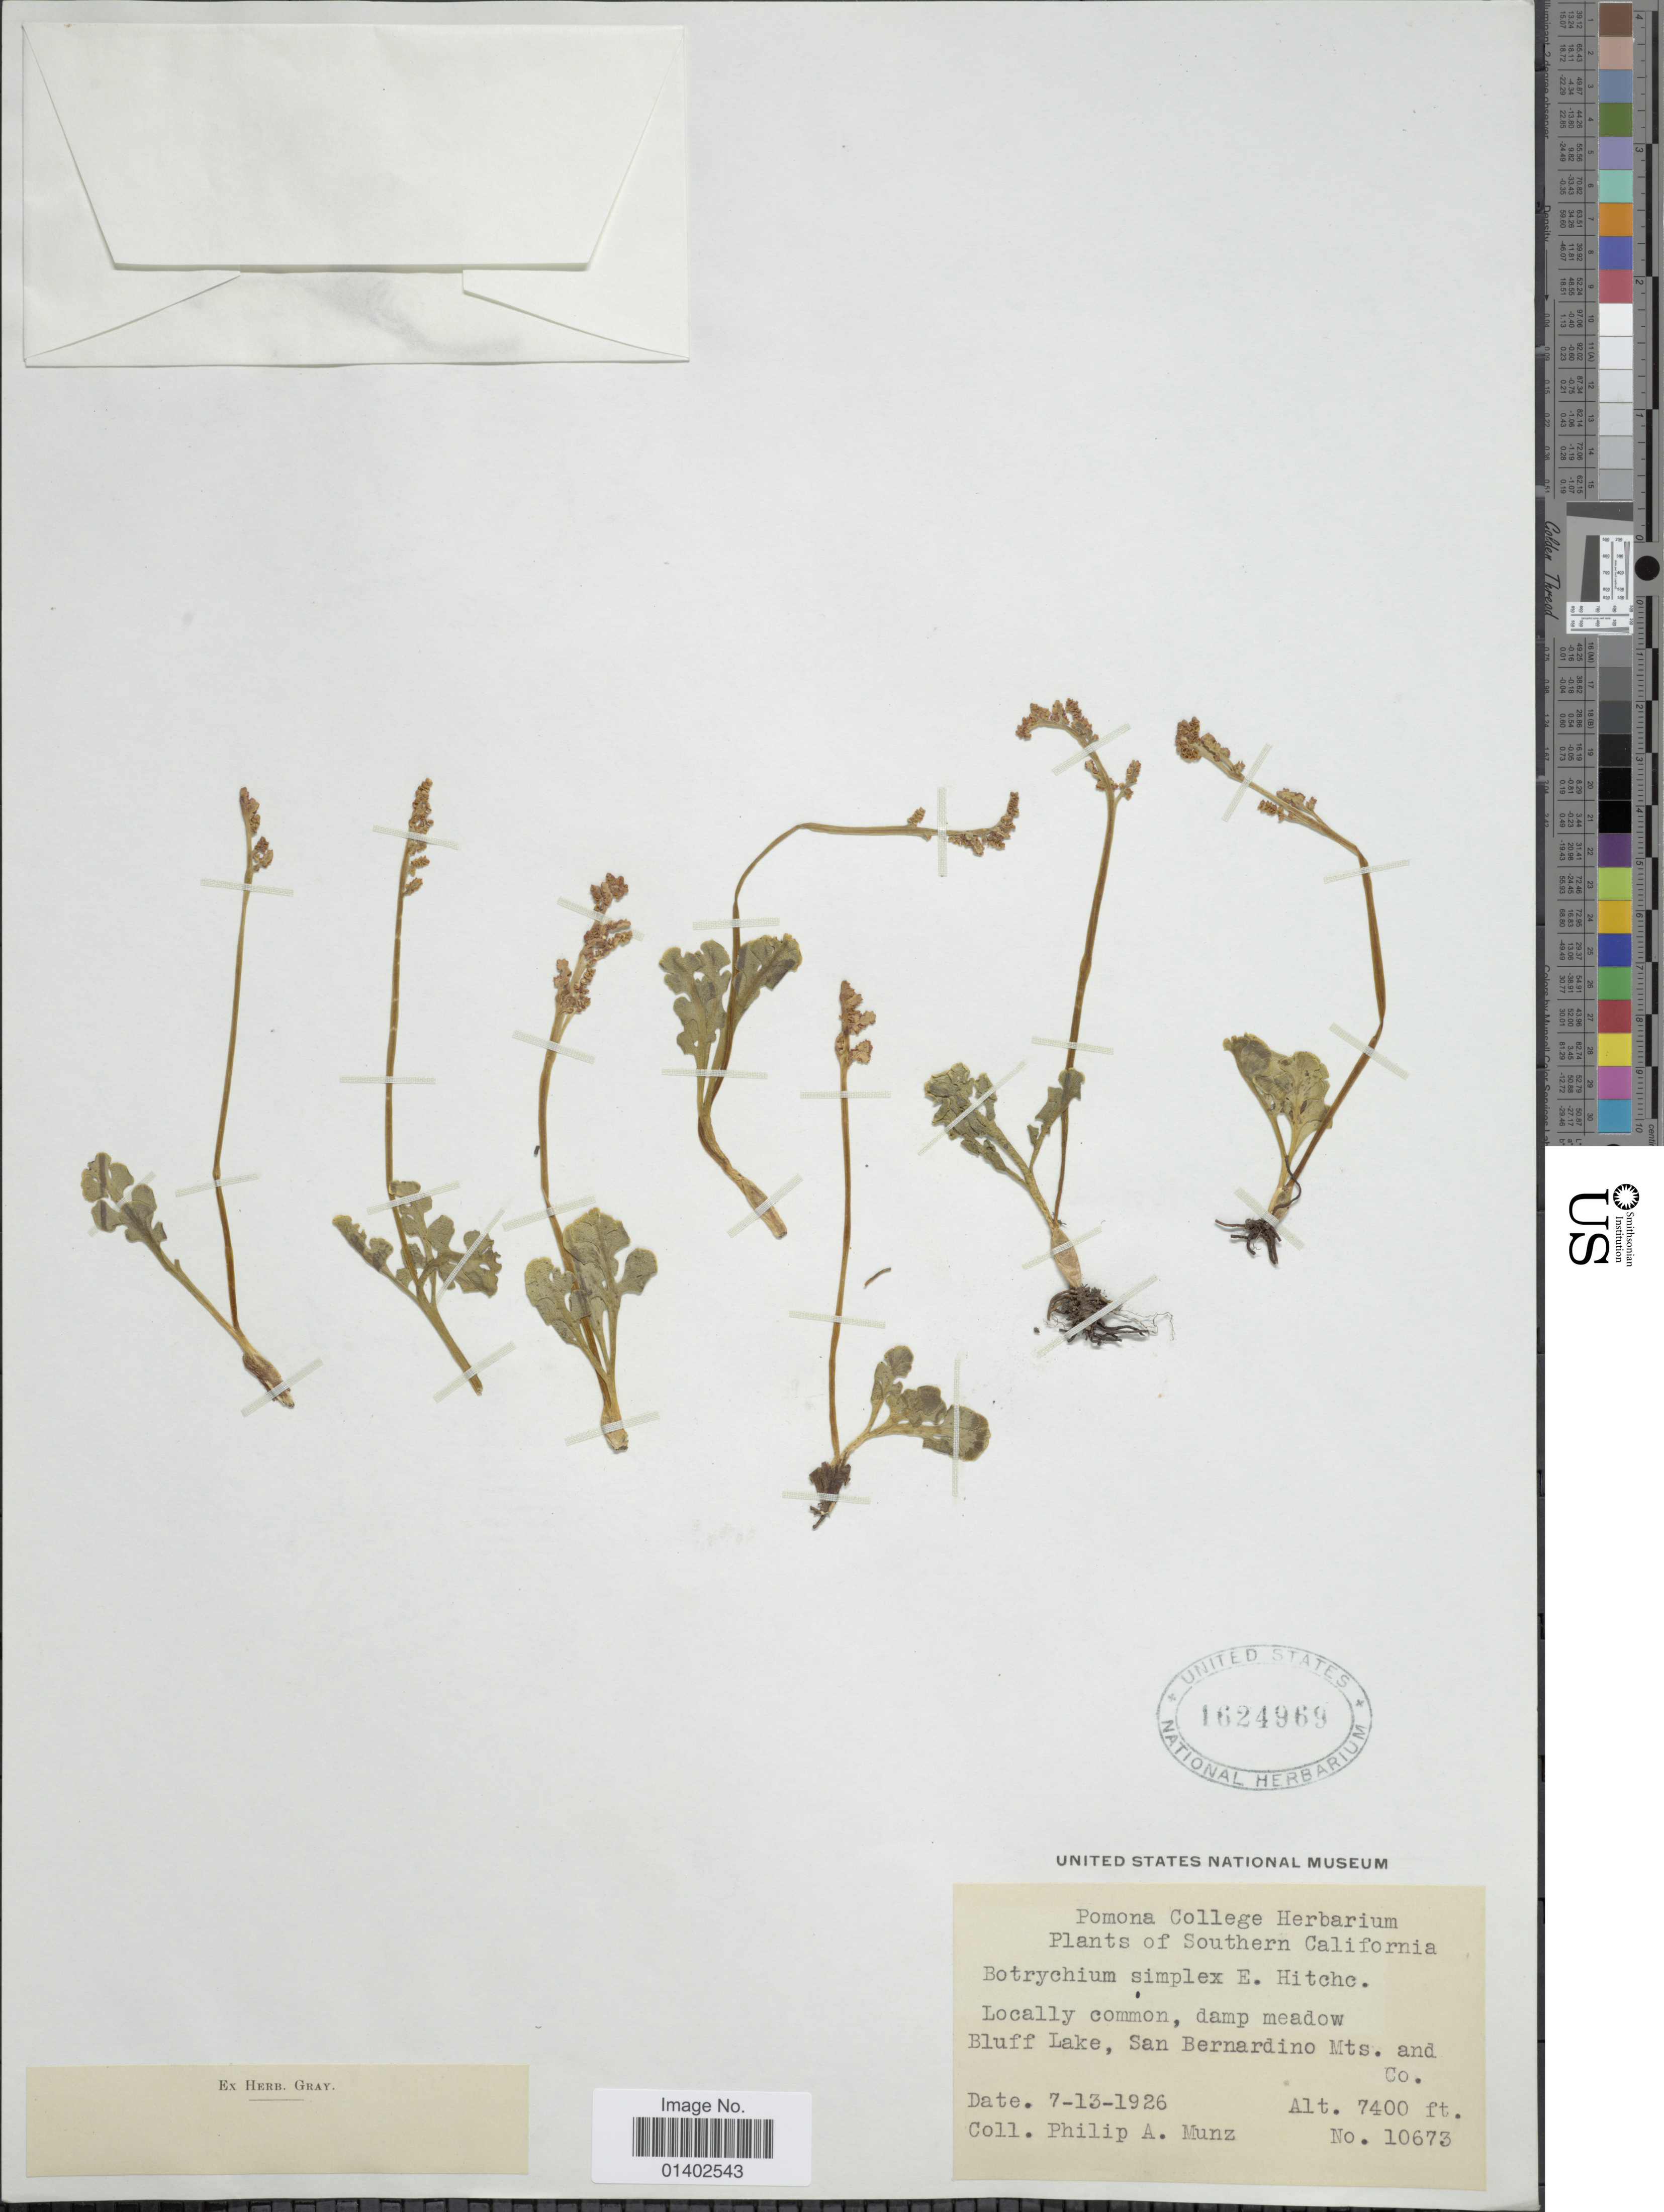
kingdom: Plantae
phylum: Tracheophyta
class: Polypodiopsida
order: Ophioglossales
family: Ophioglossaceae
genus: Botrychium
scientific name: Botrychium simplex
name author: E. Hitchc.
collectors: P. A. Munz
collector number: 10673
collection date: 1926-07-13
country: United States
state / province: California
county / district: San Bernardino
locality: Southern California, Bluff Lake, San Bernardino Mts. and Co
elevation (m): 2256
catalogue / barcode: US 1624969